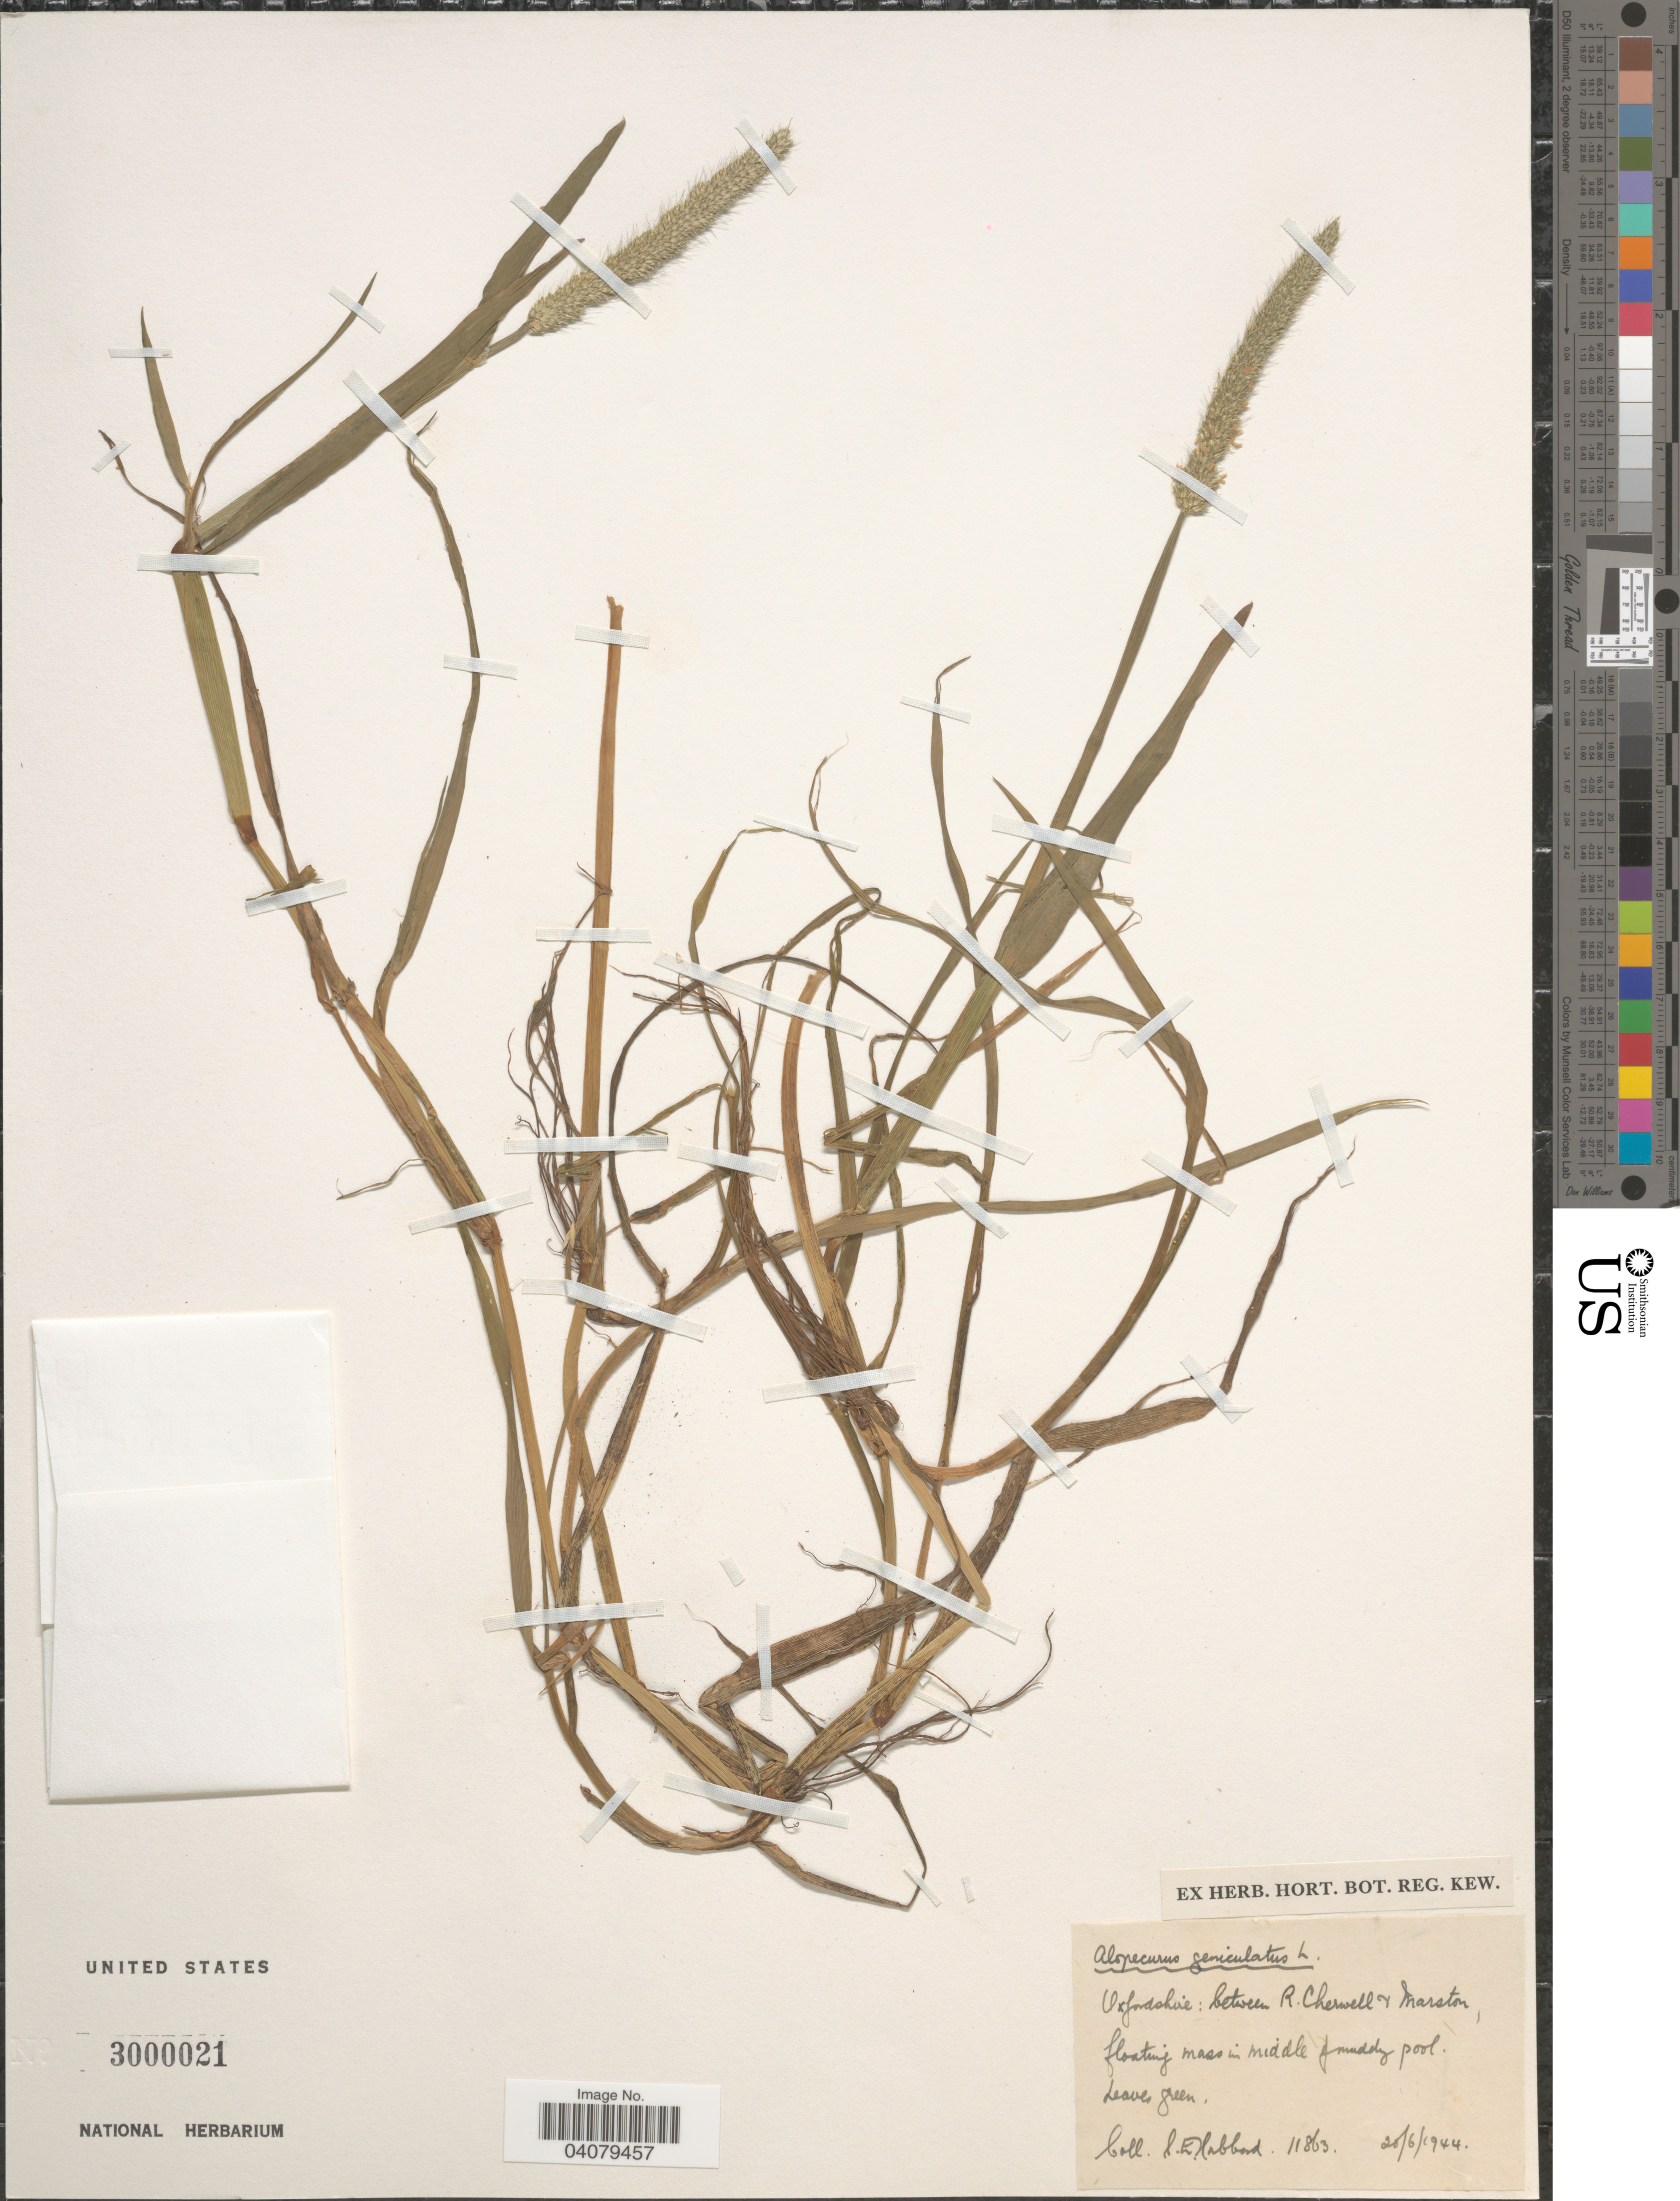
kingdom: Plantae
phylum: Tracheophyta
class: Liliopsida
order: Poales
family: Poaceae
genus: Alopecurus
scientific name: Alopecurus geniculatus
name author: L.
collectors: C. E. Hubbard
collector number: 11863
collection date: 1944-06-20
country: United Kingdom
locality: Oxfordshire: between R. Cherwell & Marston.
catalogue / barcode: US 3000021